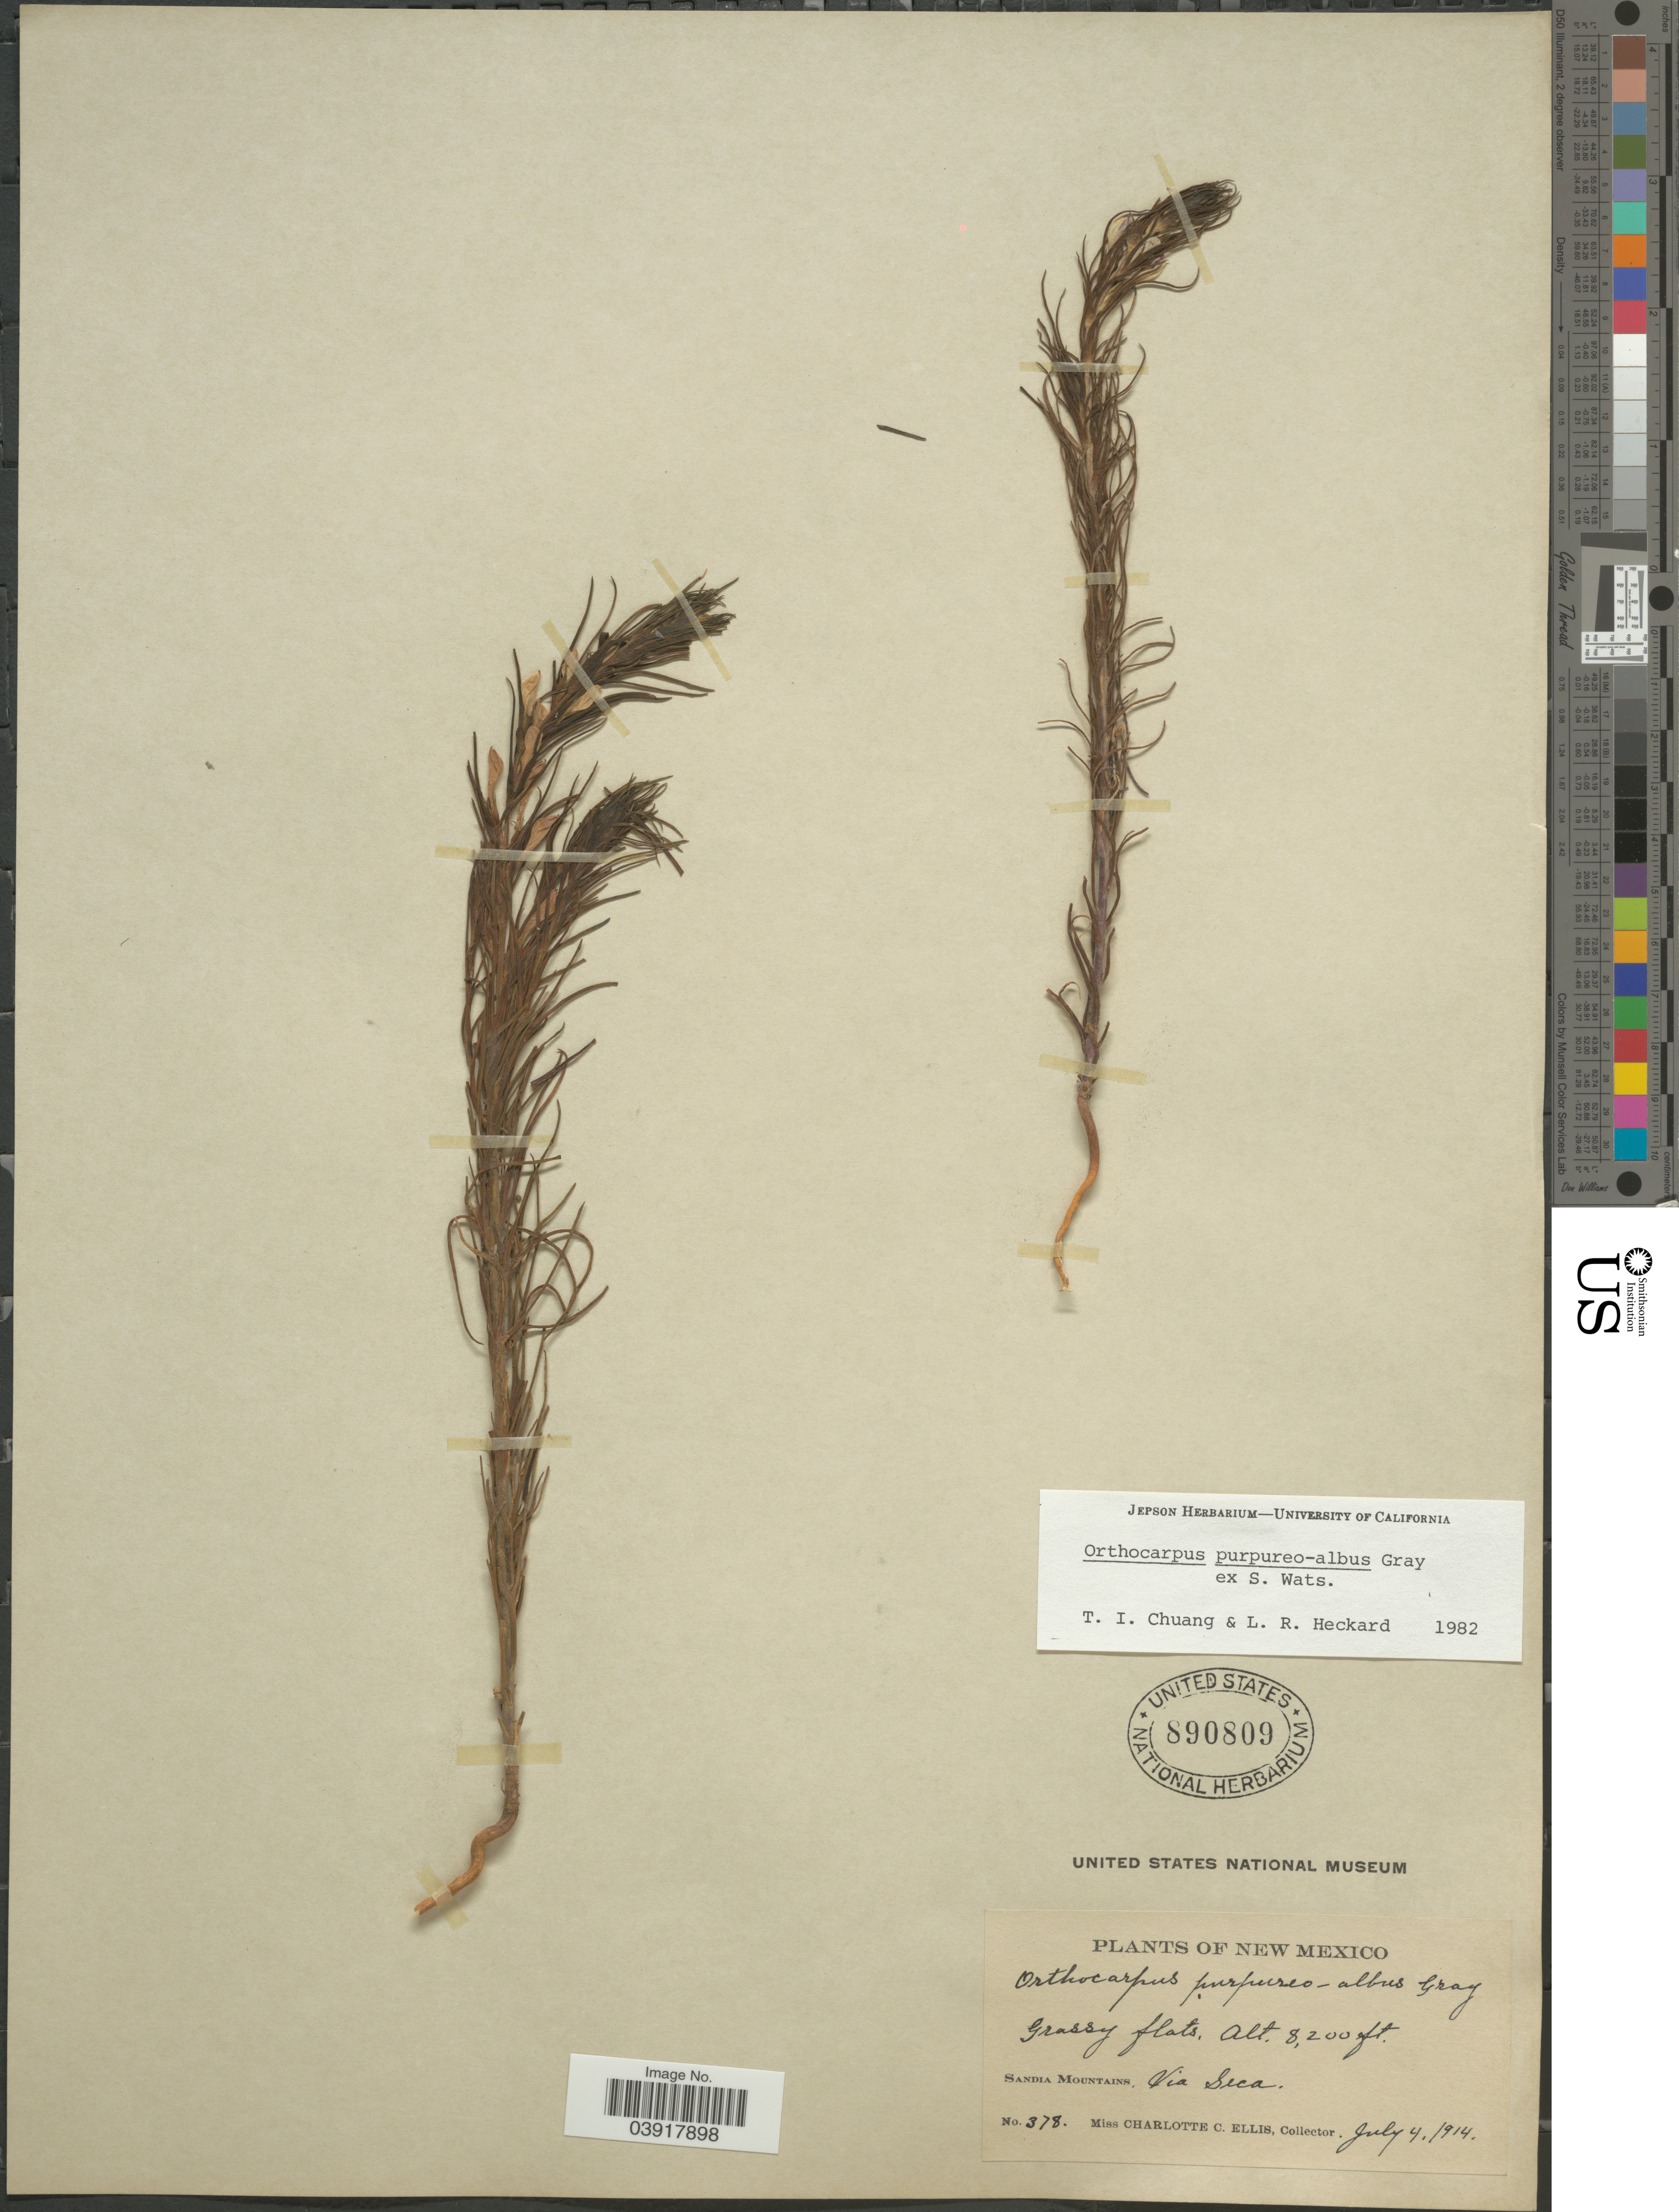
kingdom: Plantae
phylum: Tracheophyta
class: Magnoliopsida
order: Lamiales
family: Orobanchaceae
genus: Orthocarpus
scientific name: Orthocarpus purpureo-albus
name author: A. Gray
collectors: C. C. Ellis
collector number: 378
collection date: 1914-07-04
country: United States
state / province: New Mexico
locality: Grassy flats, Sandia Mountains, Via Seca.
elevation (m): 2499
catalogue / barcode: US 890809